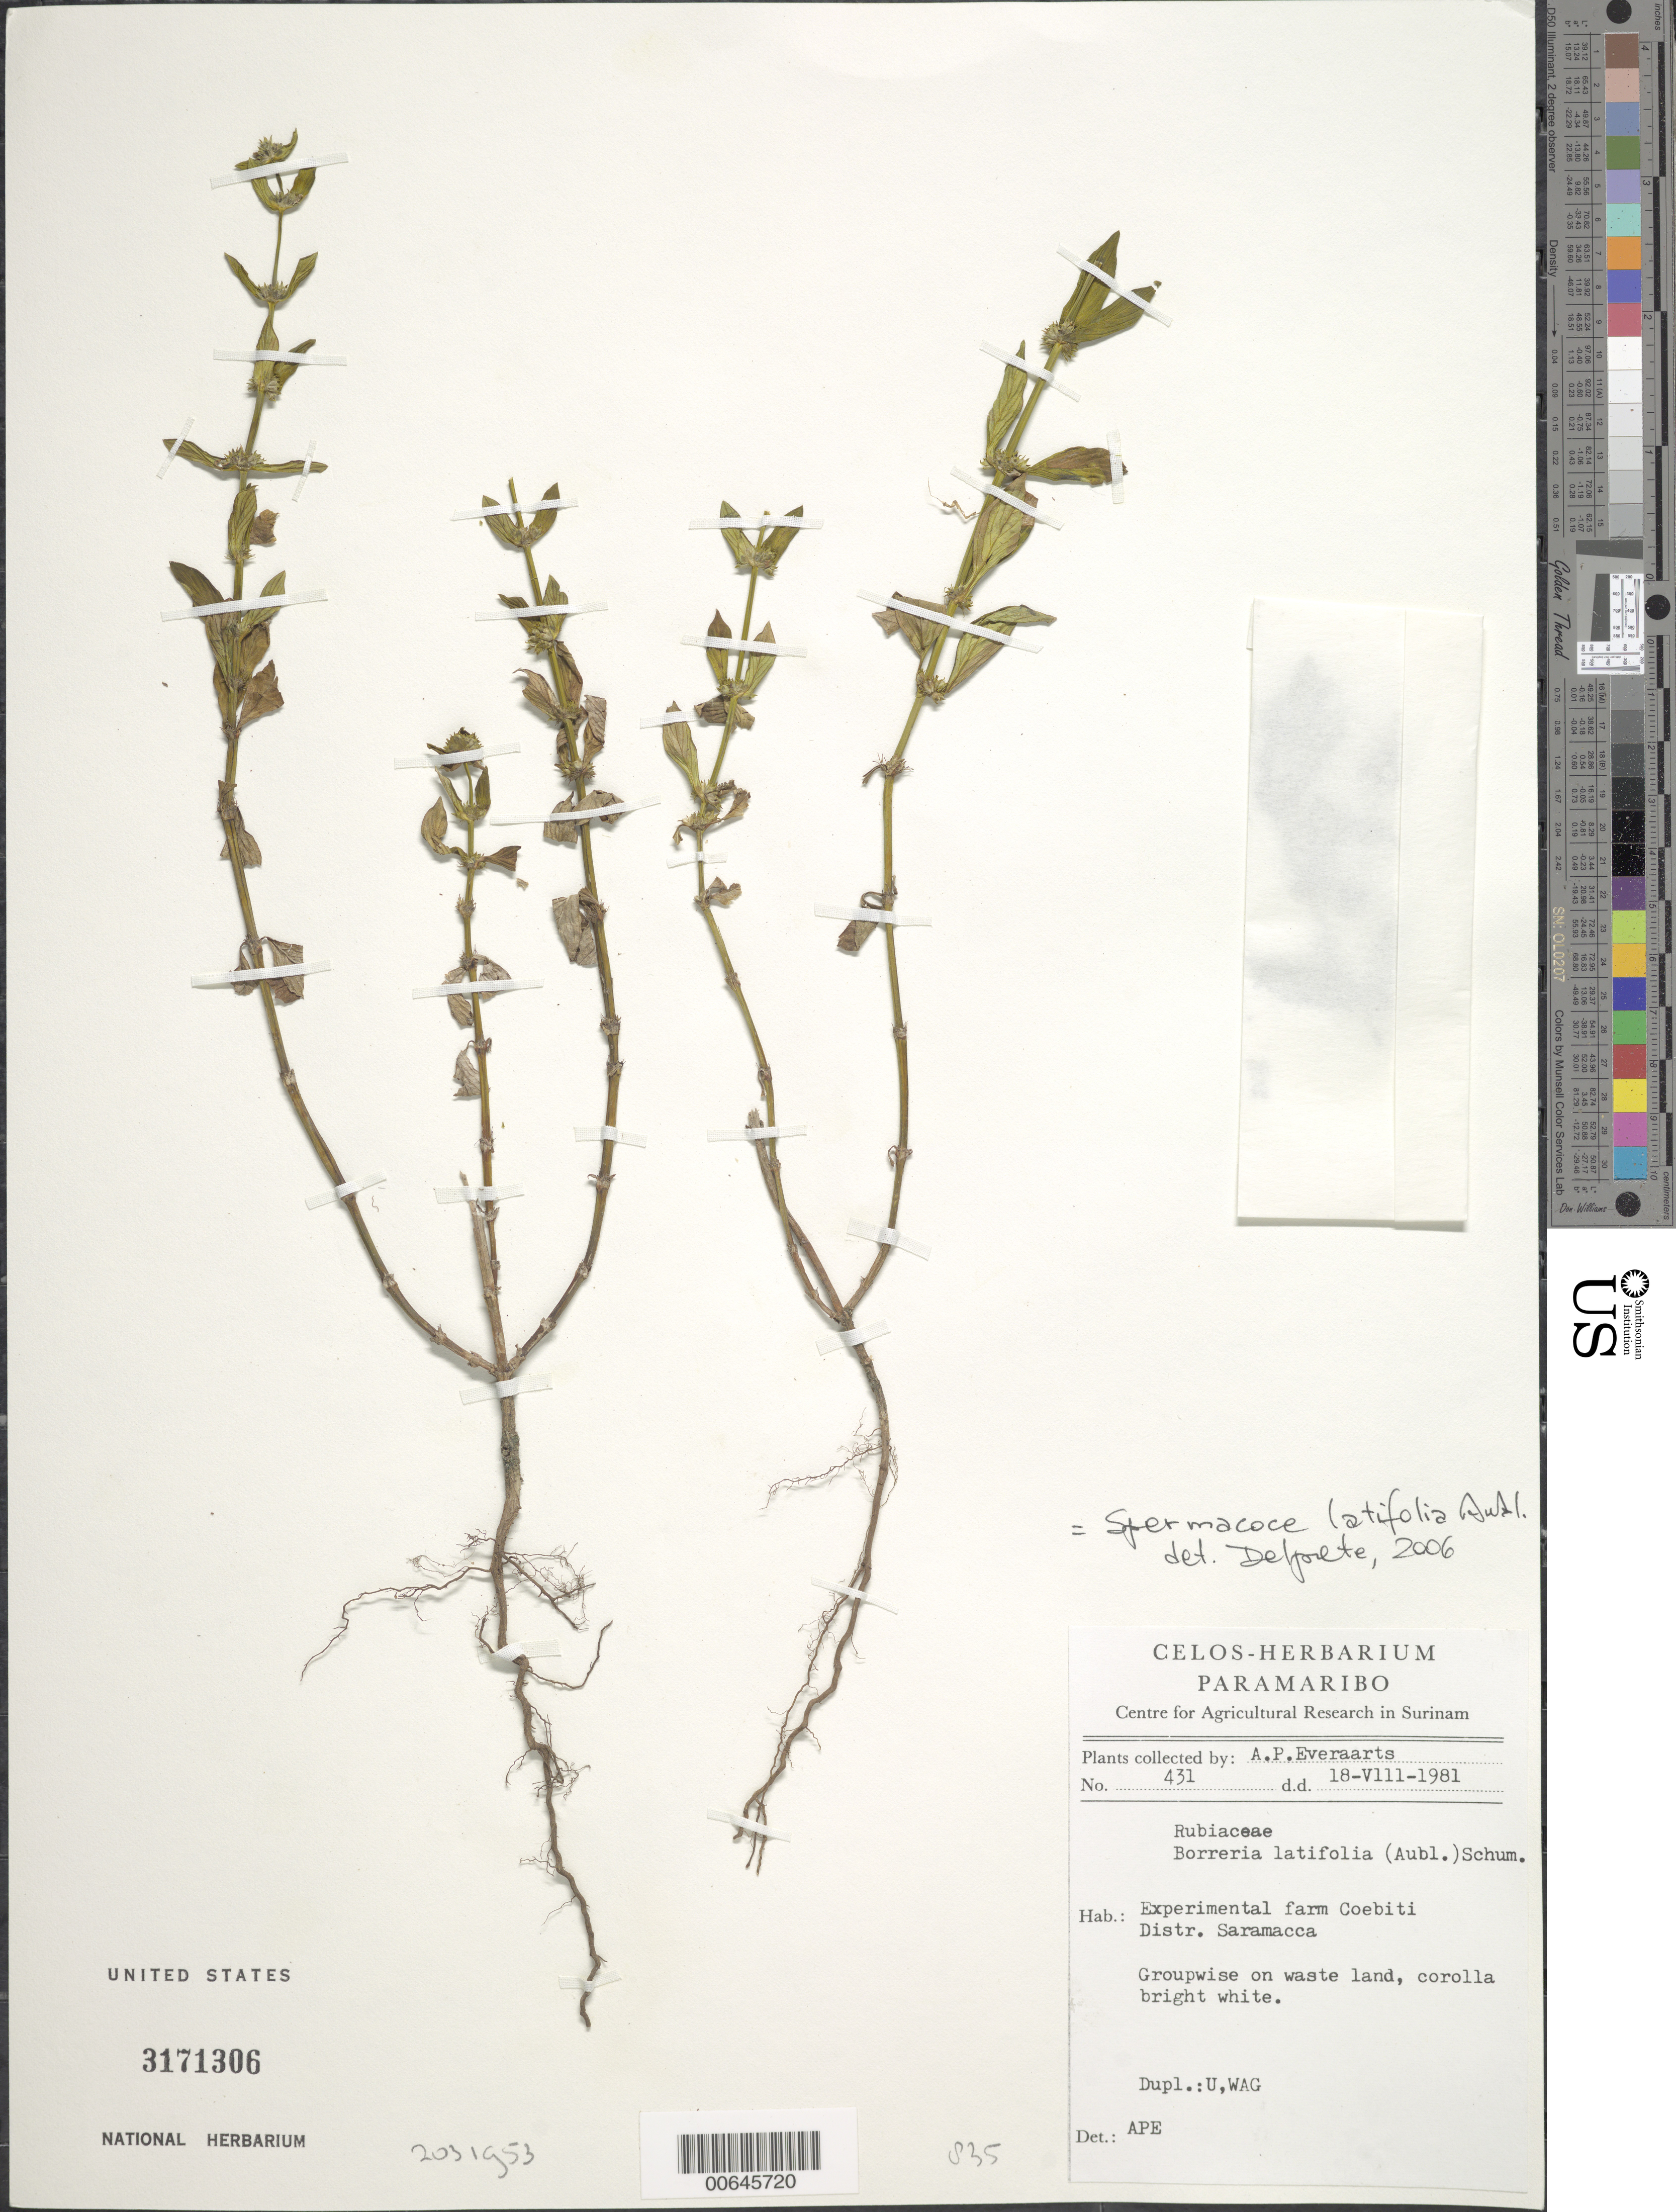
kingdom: Plantae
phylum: Tracheophyta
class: Magnoliopsida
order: Gentianales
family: Rubiaceae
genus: Spermacoce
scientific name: Spermacoce latifolia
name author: Aubl.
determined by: Delprete, P. G., Herb. de Guyane Cay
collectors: A. Everaarts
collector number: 431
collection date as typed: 18-Aug-81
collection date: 1981-08-18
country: Suriname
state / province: Saramacca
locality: Coebiti Experimental Farm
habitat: Waste land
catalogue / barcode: US 3171306